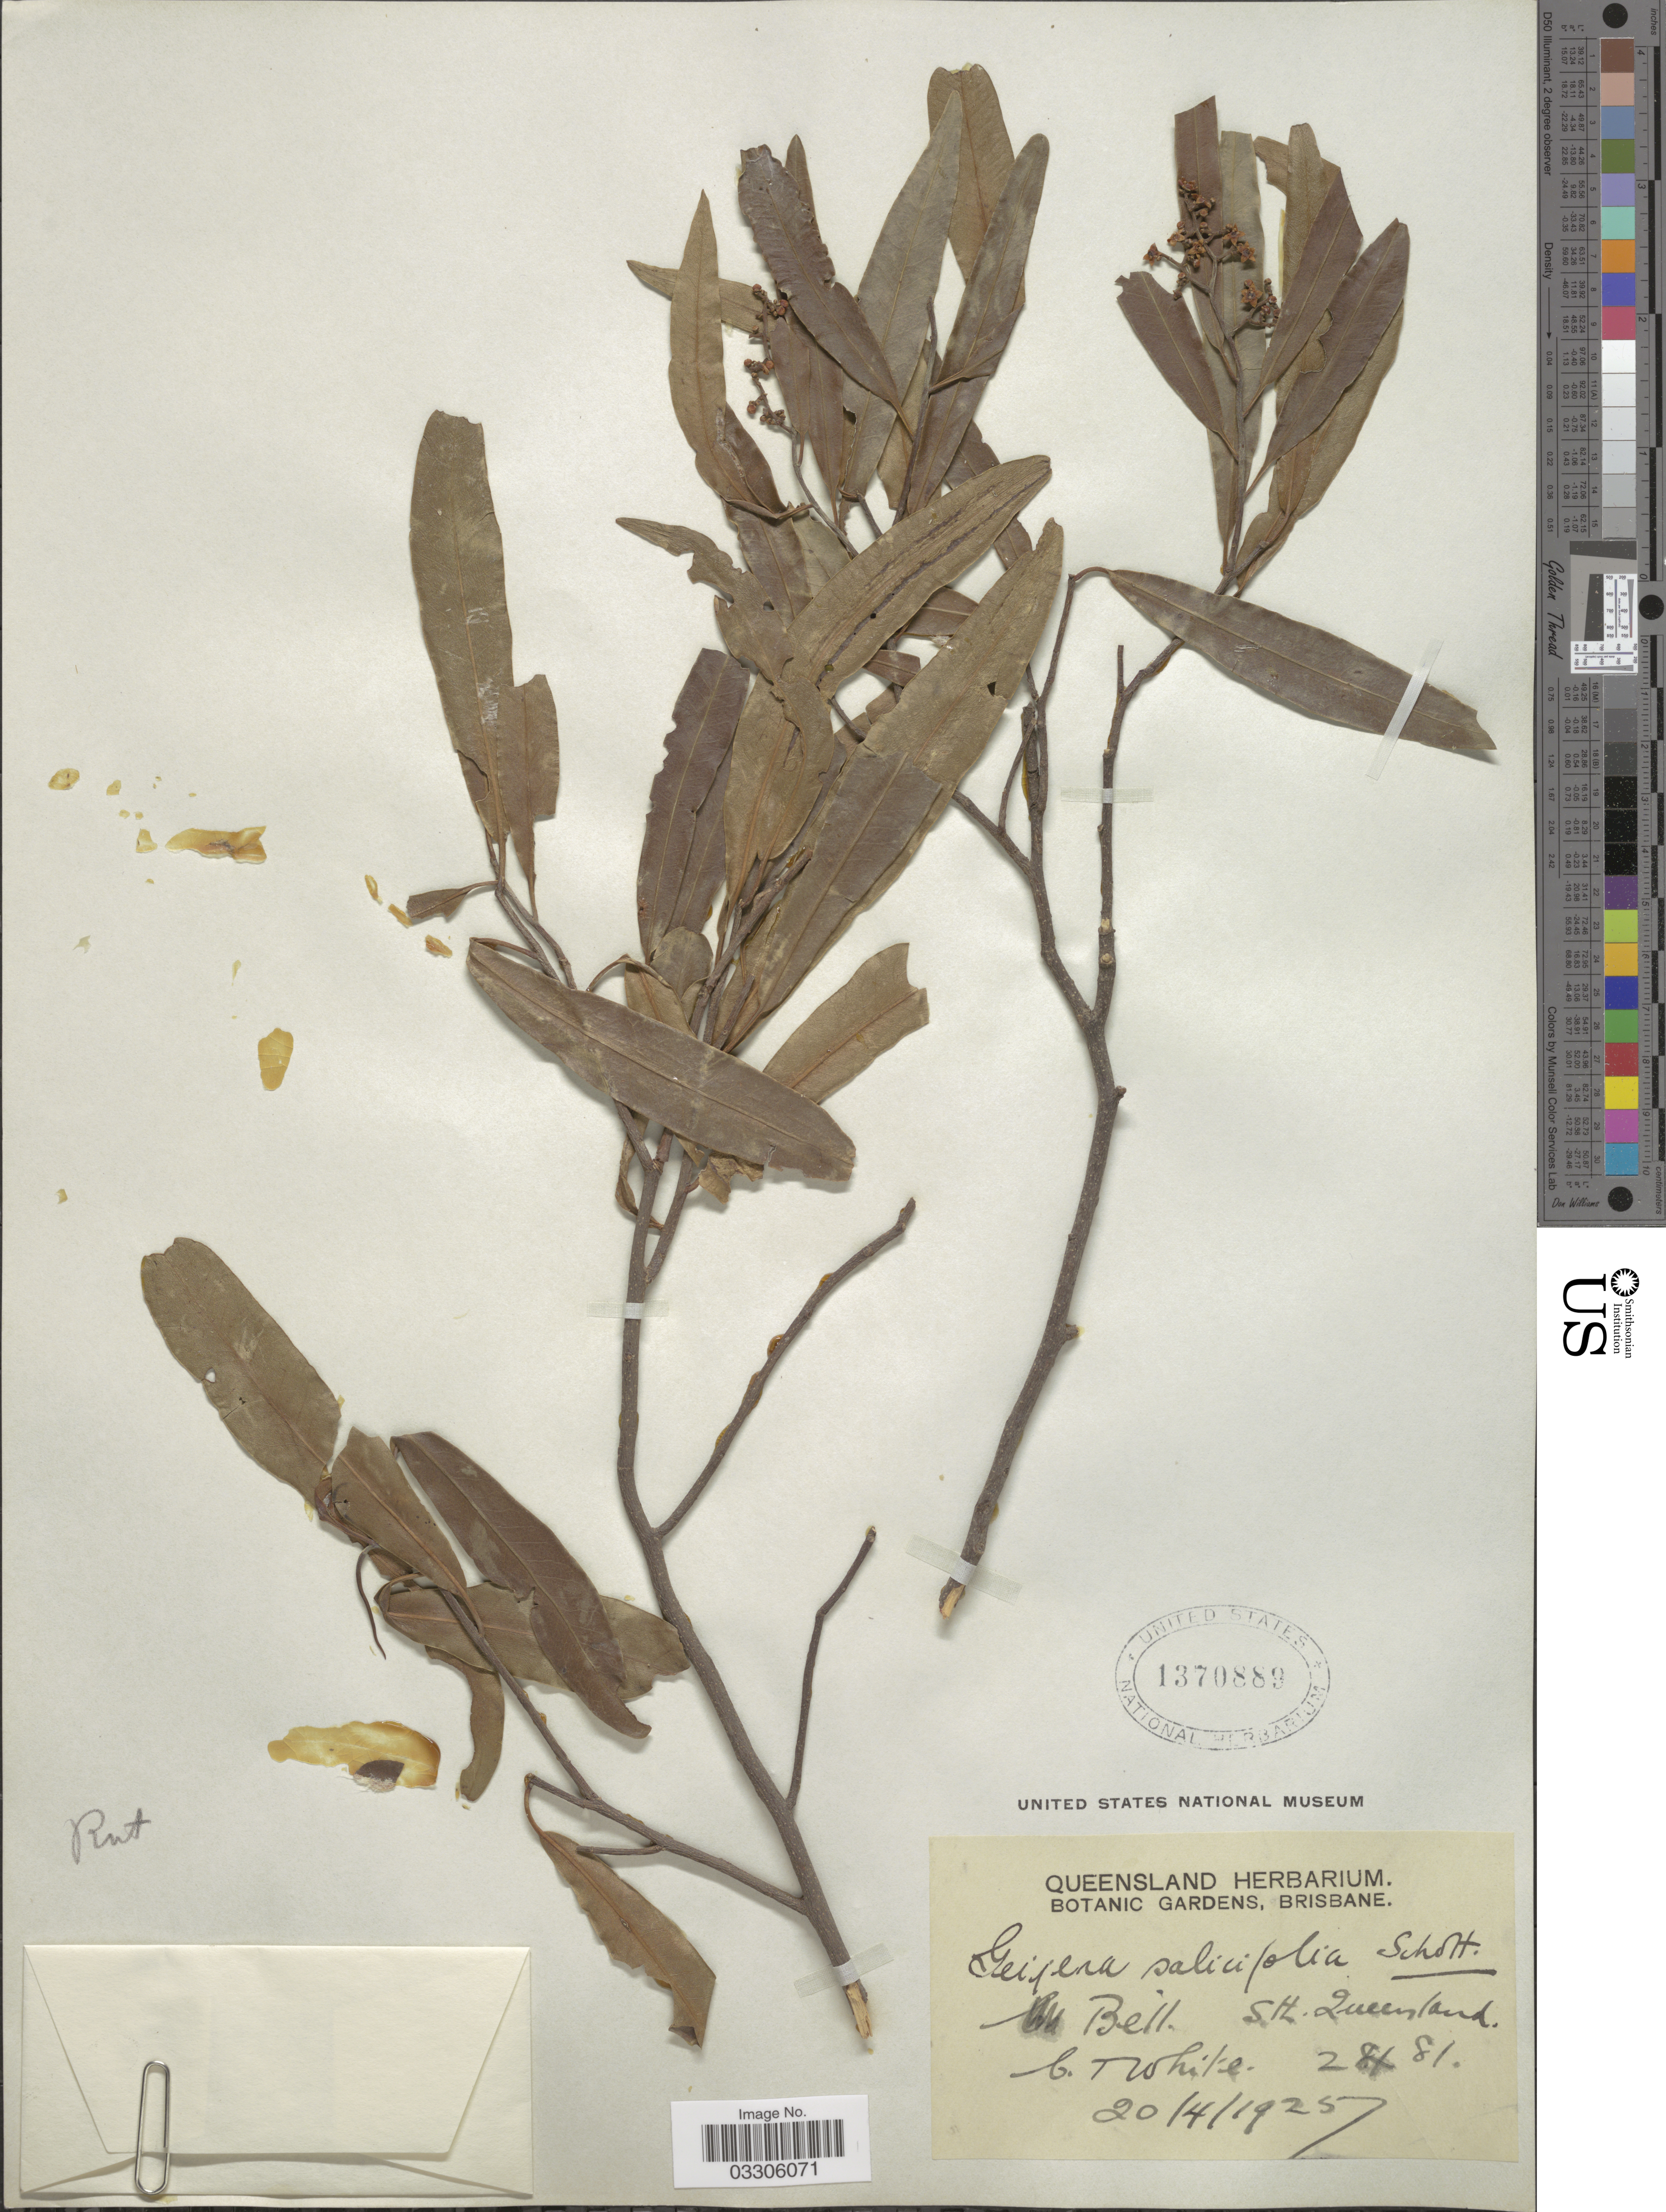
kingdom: Plantae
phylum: Tracheophyta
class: Magnoliopsida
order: Sapindales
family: Rutaceae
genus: Geijera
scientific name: Geijera salicifolia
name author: Schott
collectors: C. T. White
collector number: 28481*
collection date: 1925-04-20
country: Australia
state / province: Queensland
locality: Bell. SH. Queensland.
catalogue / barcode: US 1370889